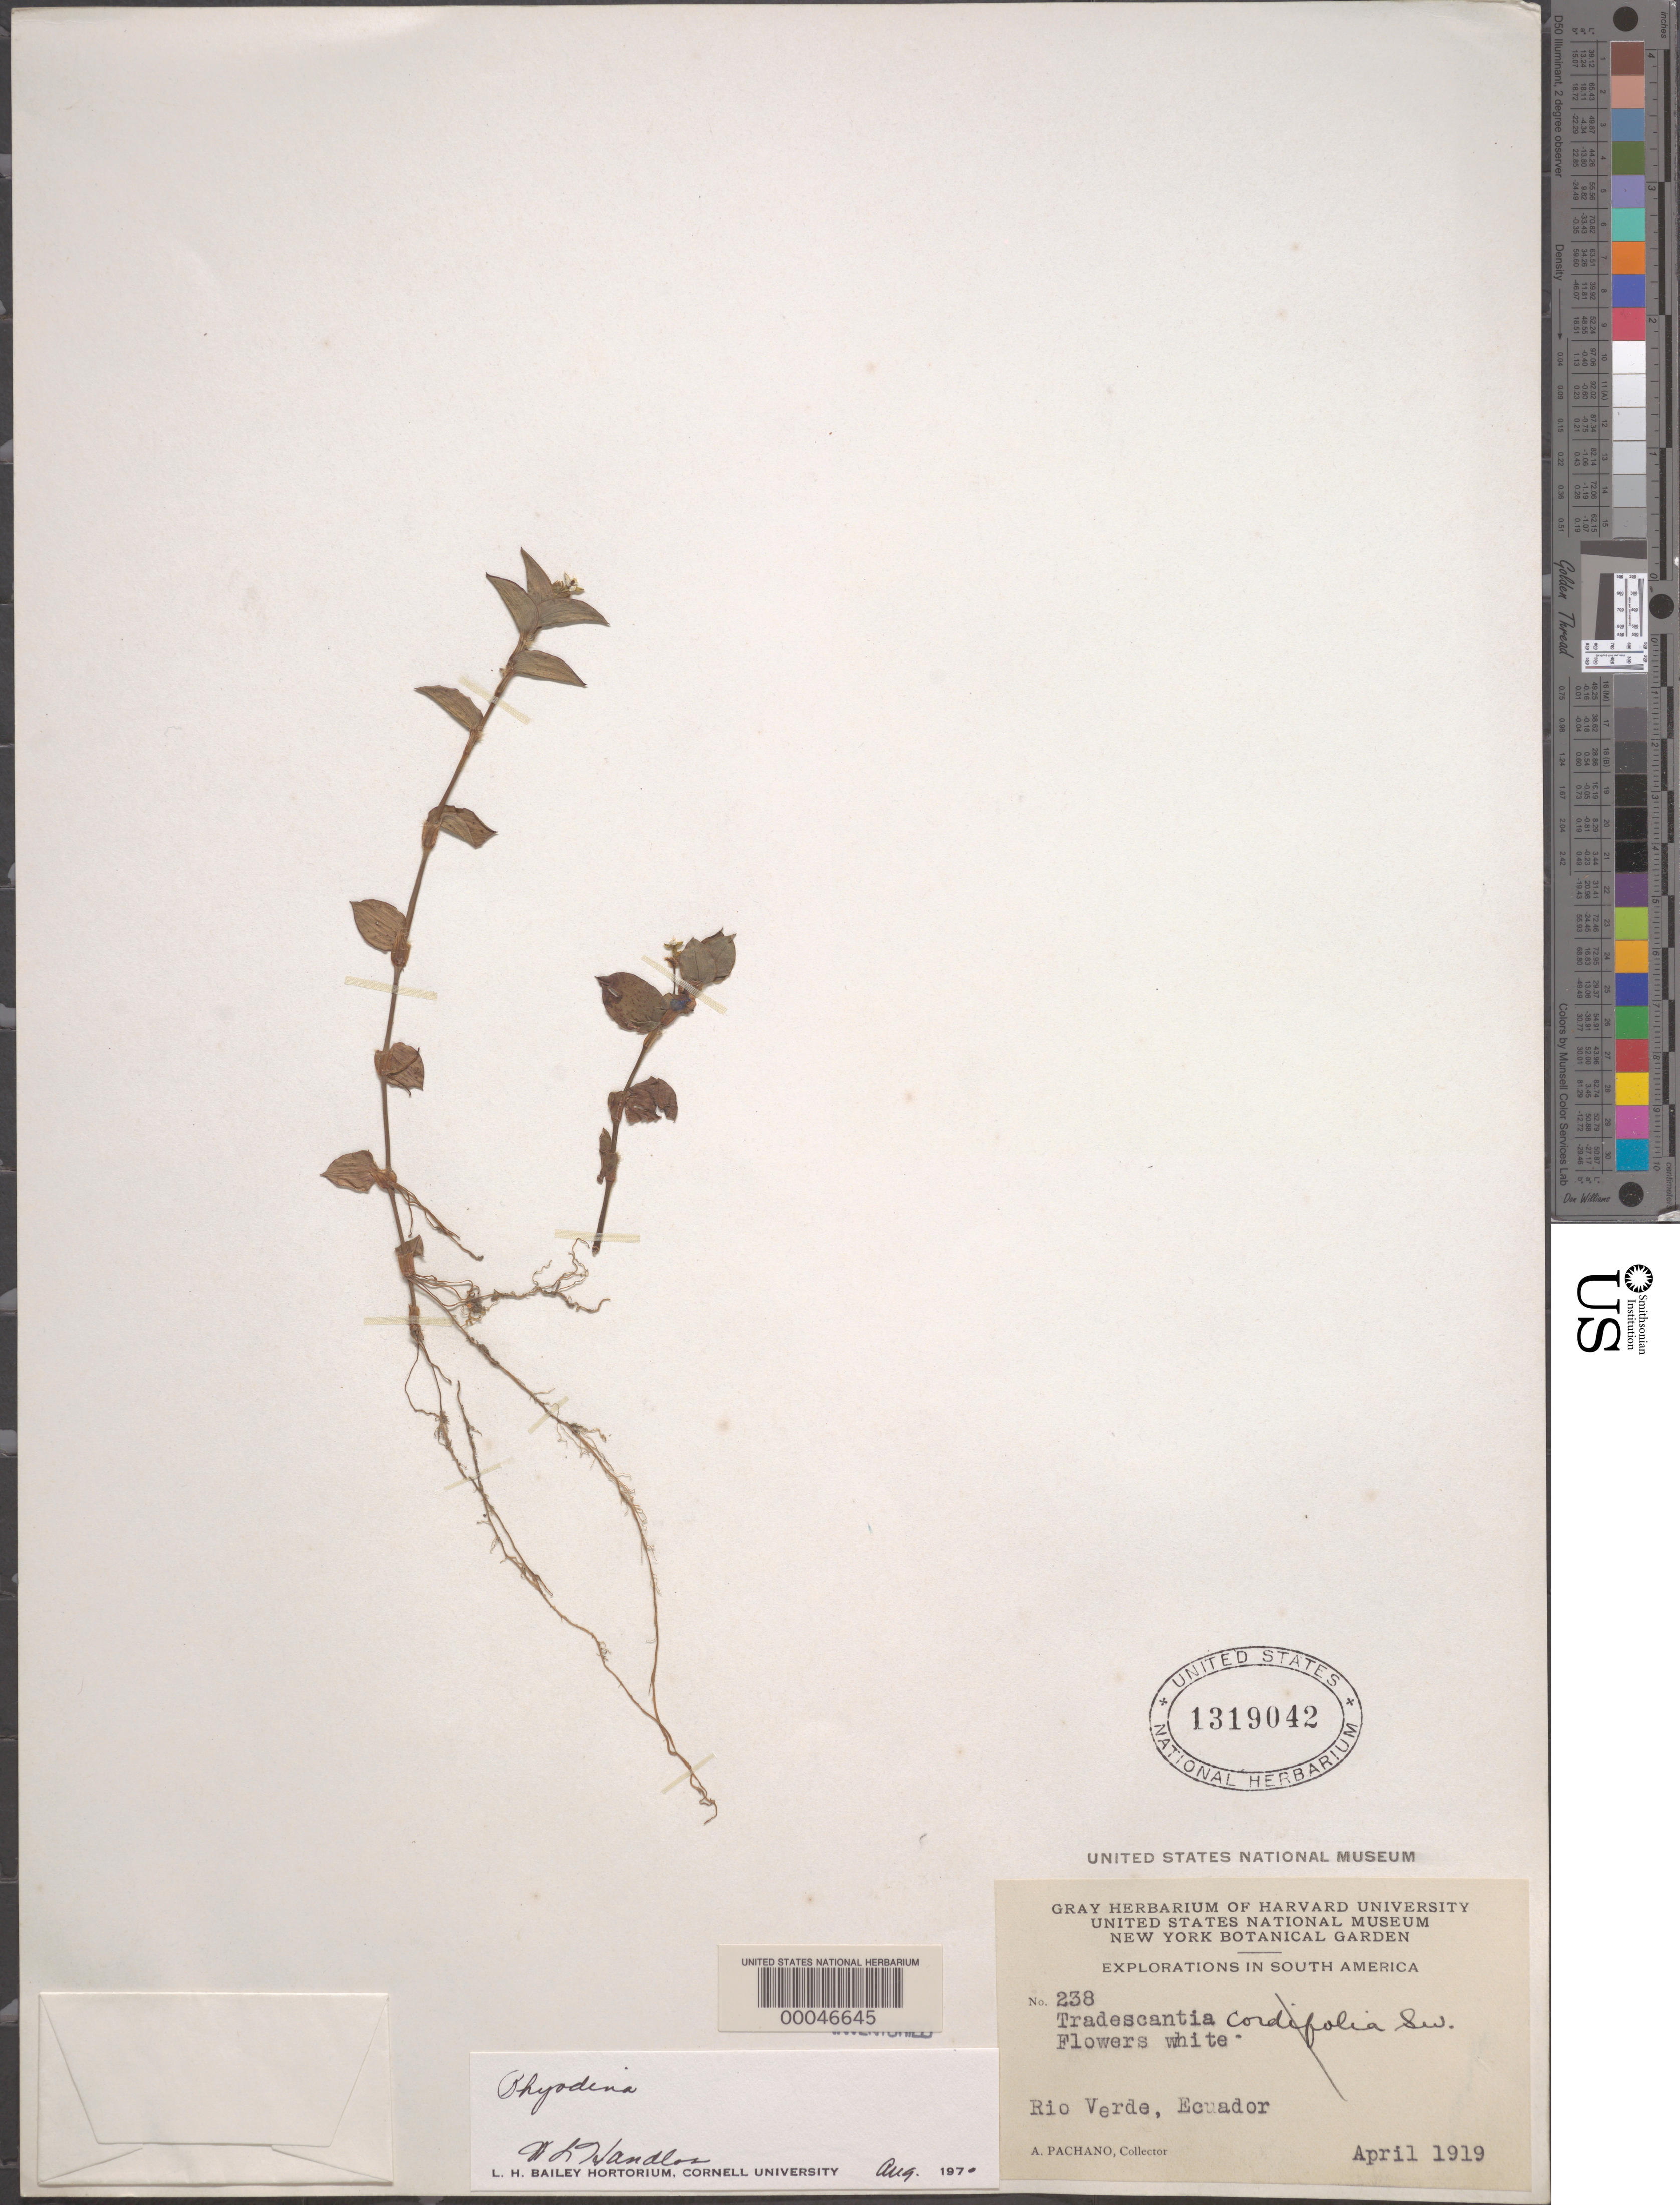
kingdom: Plantae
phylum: Tracheophyta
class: Liliopsida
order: Commelinales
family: Commelinaceae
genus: Callisia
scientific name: Callisia sp.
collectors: A. Pachano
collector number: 238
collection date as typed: Apr 1919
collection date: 1919-04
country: Ecuador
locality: Riom Verde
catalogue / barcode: US 1319042